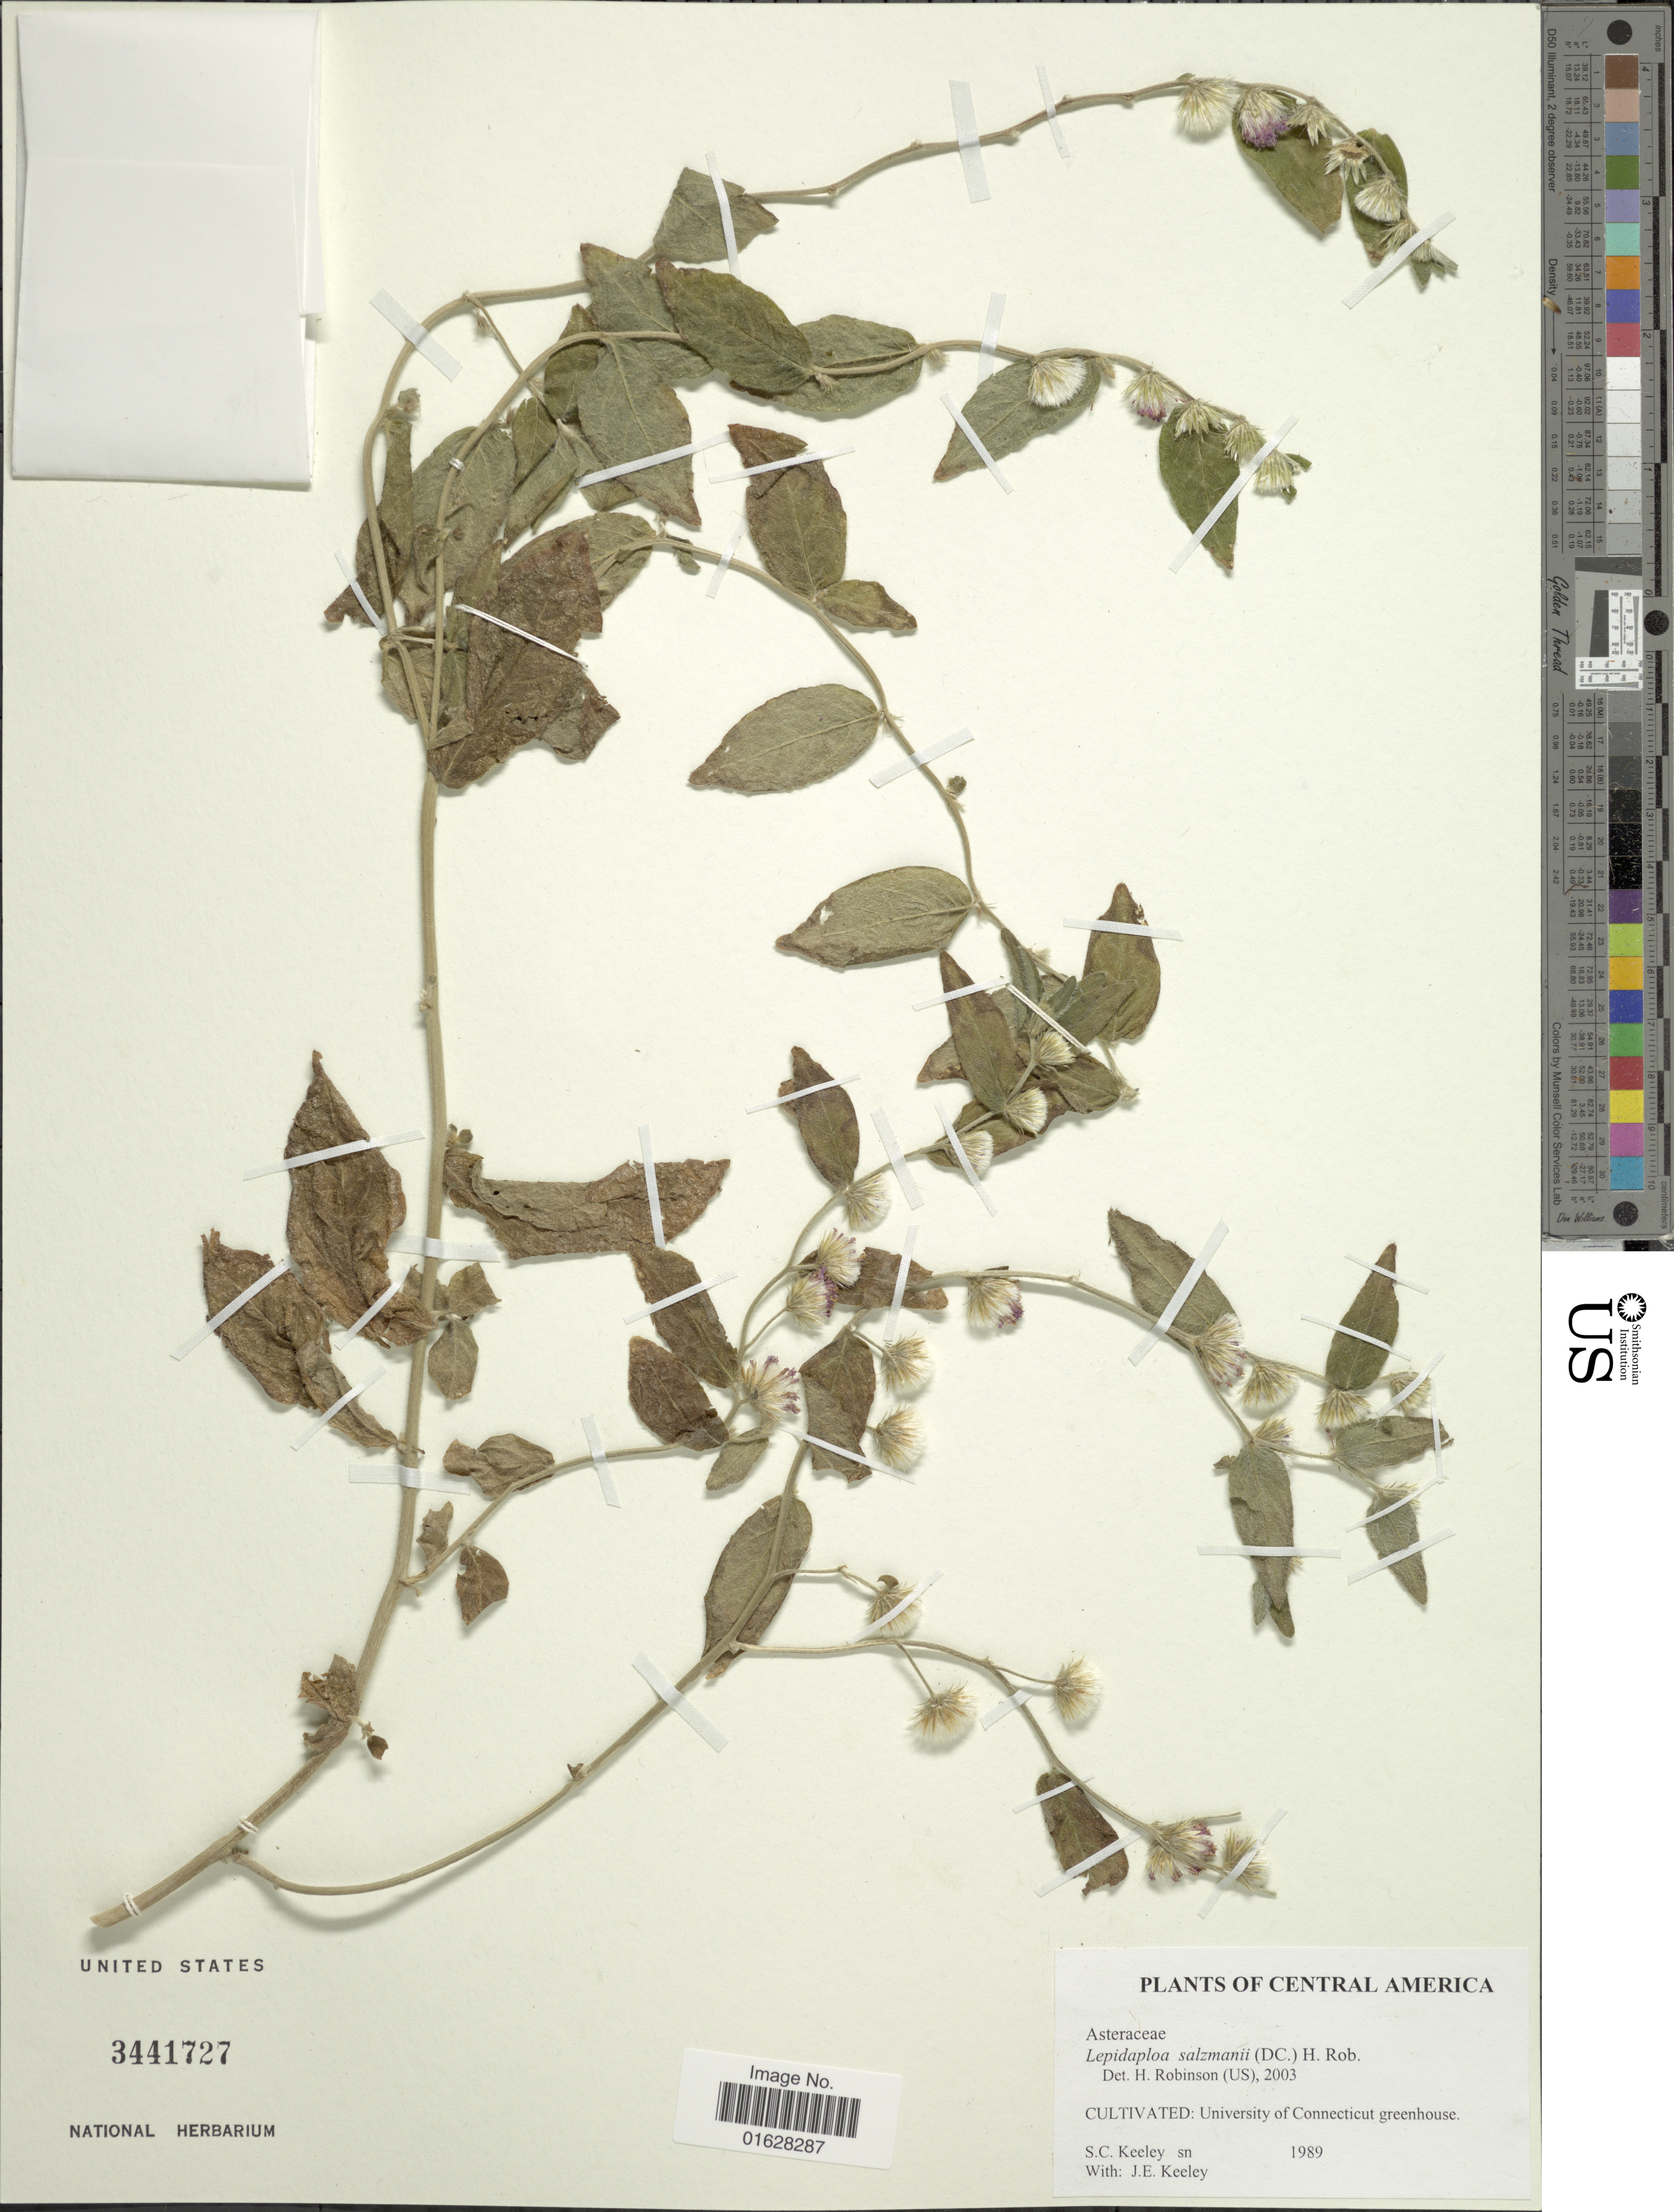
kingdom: Plantae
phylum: Tracheophyta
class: Magnoliopsida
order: Asterales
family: Asteraceae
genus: Lepidaploa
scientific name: Lepidaploa salzmannii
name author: (DC.) H. Rob.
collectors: S. C. Keeley & J. E. Keeley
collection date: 1989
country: United States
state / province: Connecticut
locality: Central America, Unicversity of Connecticut greenhouse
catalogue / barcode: US 3441727